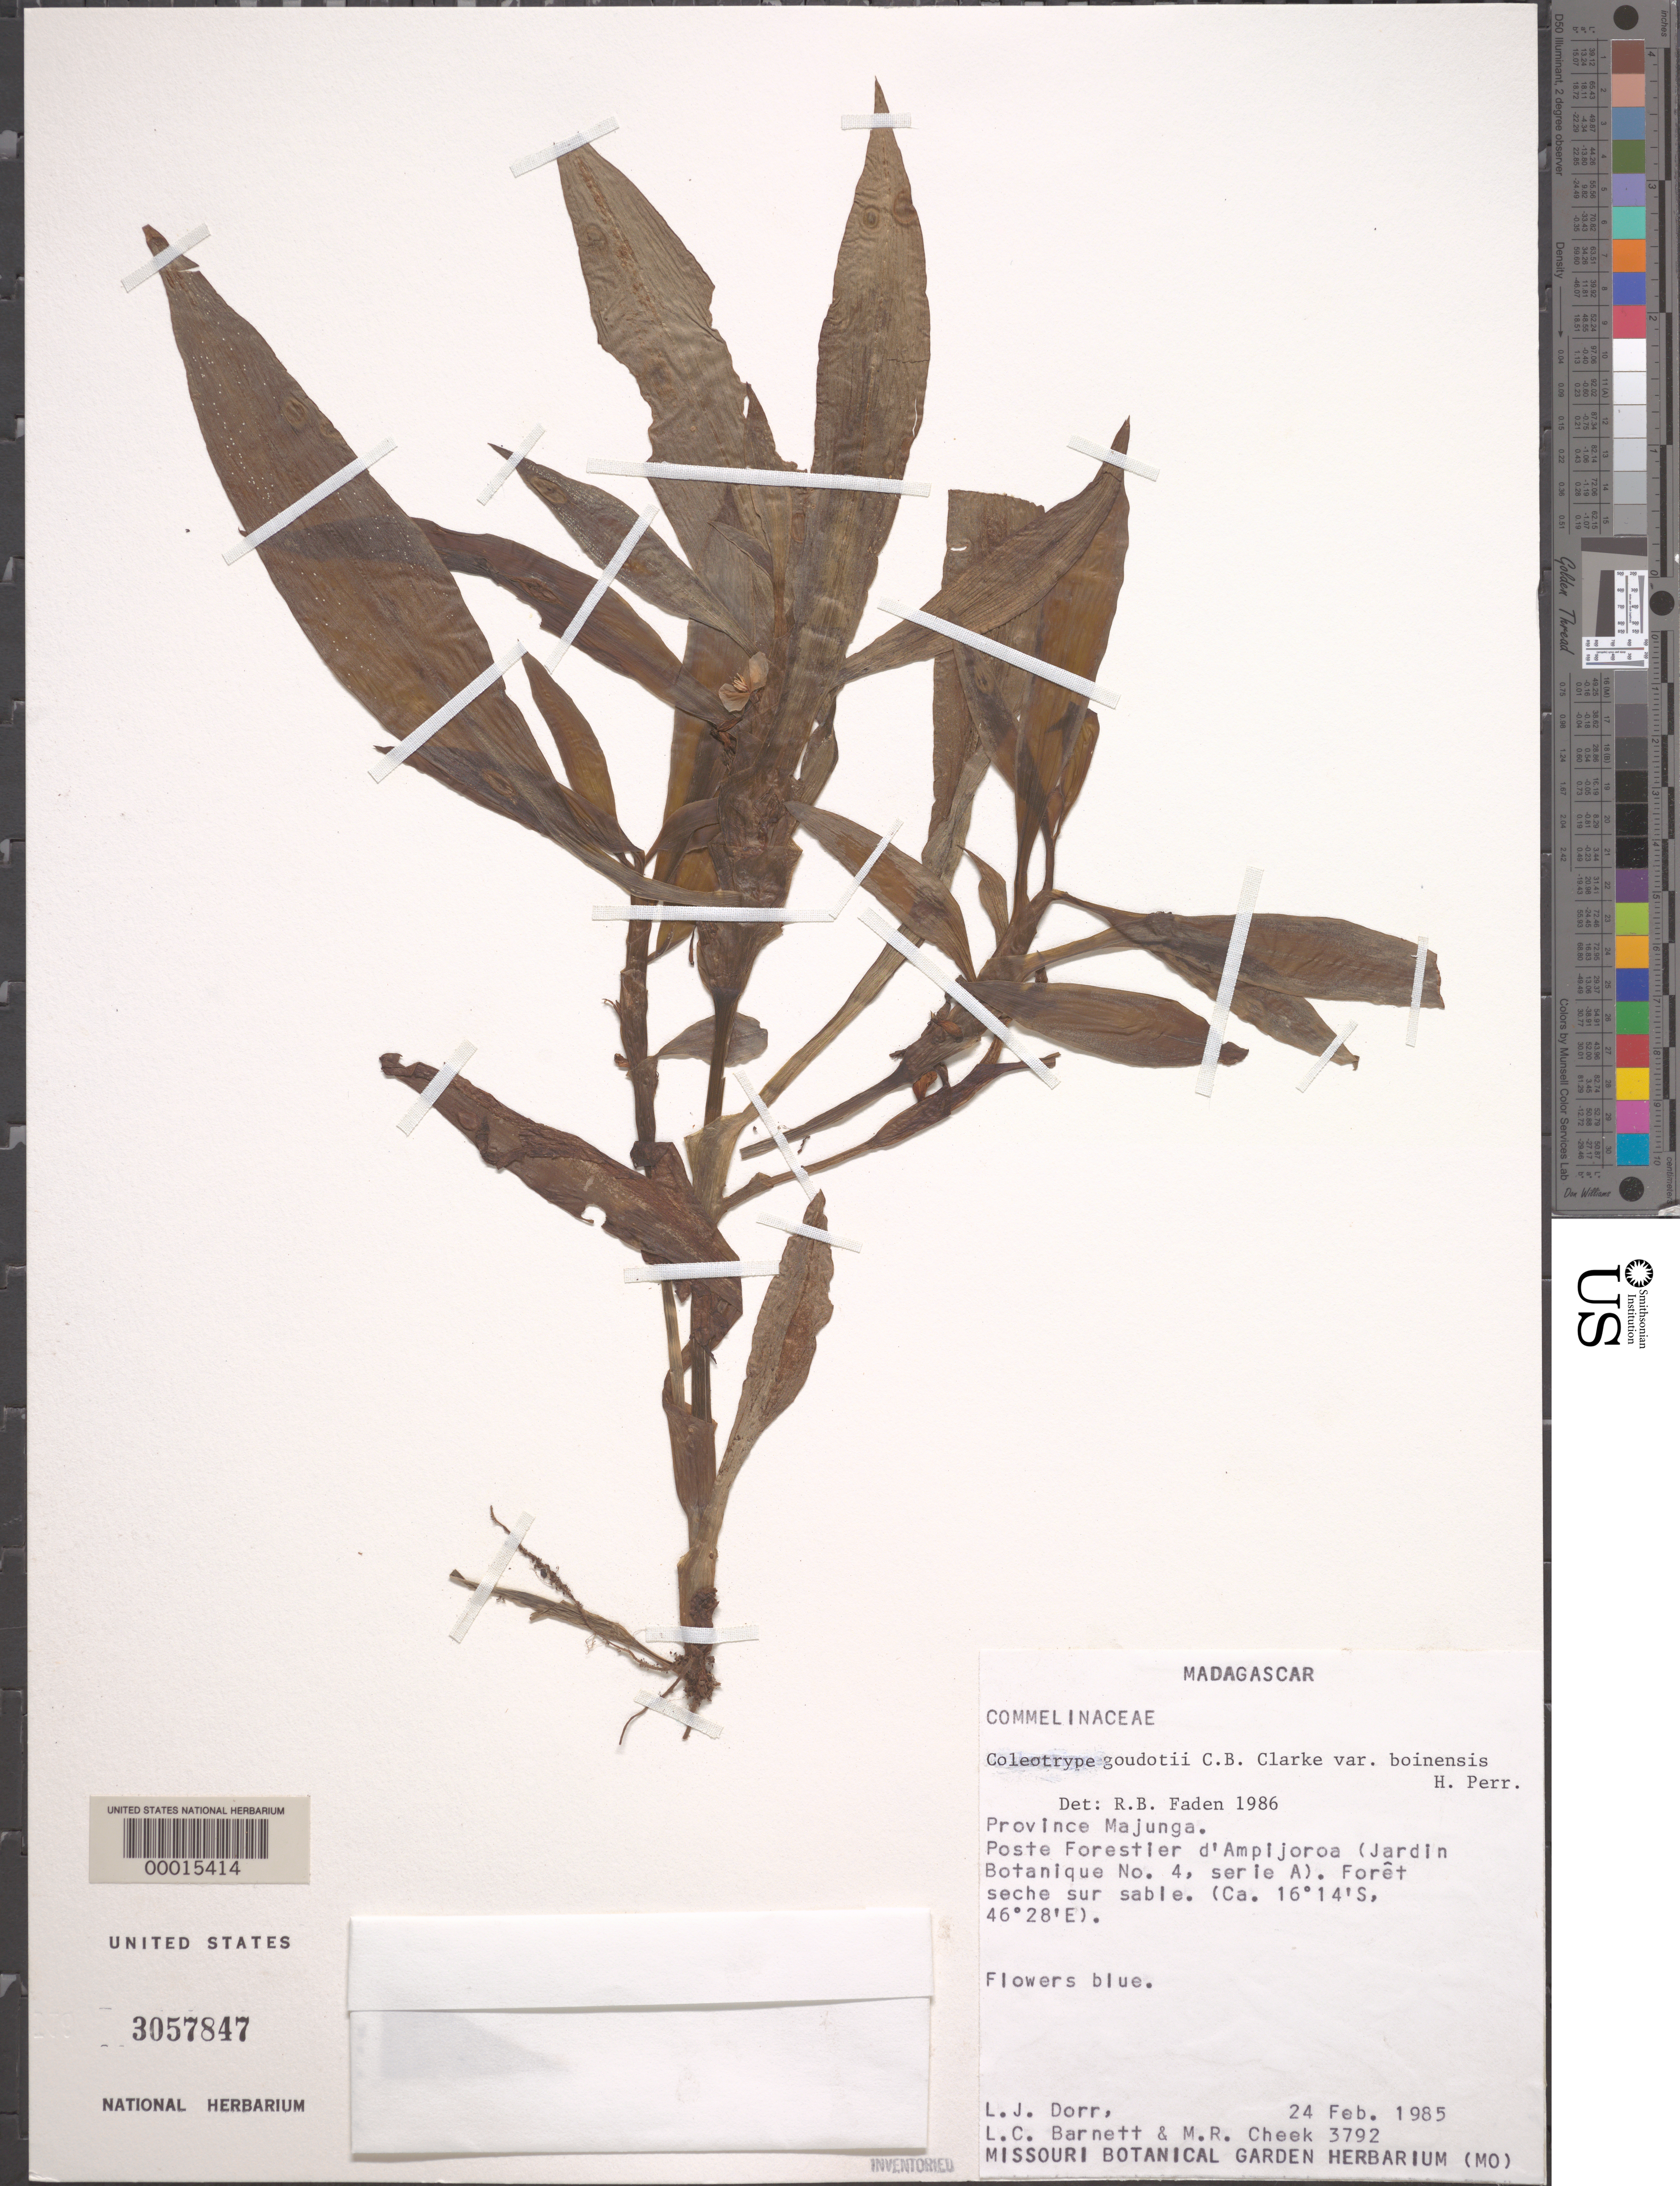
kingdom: Plantae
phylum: Tracheophyta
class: Liliopsida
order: Commelinales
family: Commelinaceae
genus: Coleotrype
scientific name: Coleotrype goudotii var. boinensis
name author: H. Perrier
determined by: Faden, Robert B., (US), Smithsonian Institution - National Museum of Natural History (UNITED STATES)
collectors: L. J. Dorr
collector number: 3792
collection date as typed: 24 Feb 1985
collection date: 1985-02-24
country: Madagascar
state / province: Boeny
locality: Poste forestier d'ampijoroa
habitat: Forest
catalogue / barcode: US 3057847